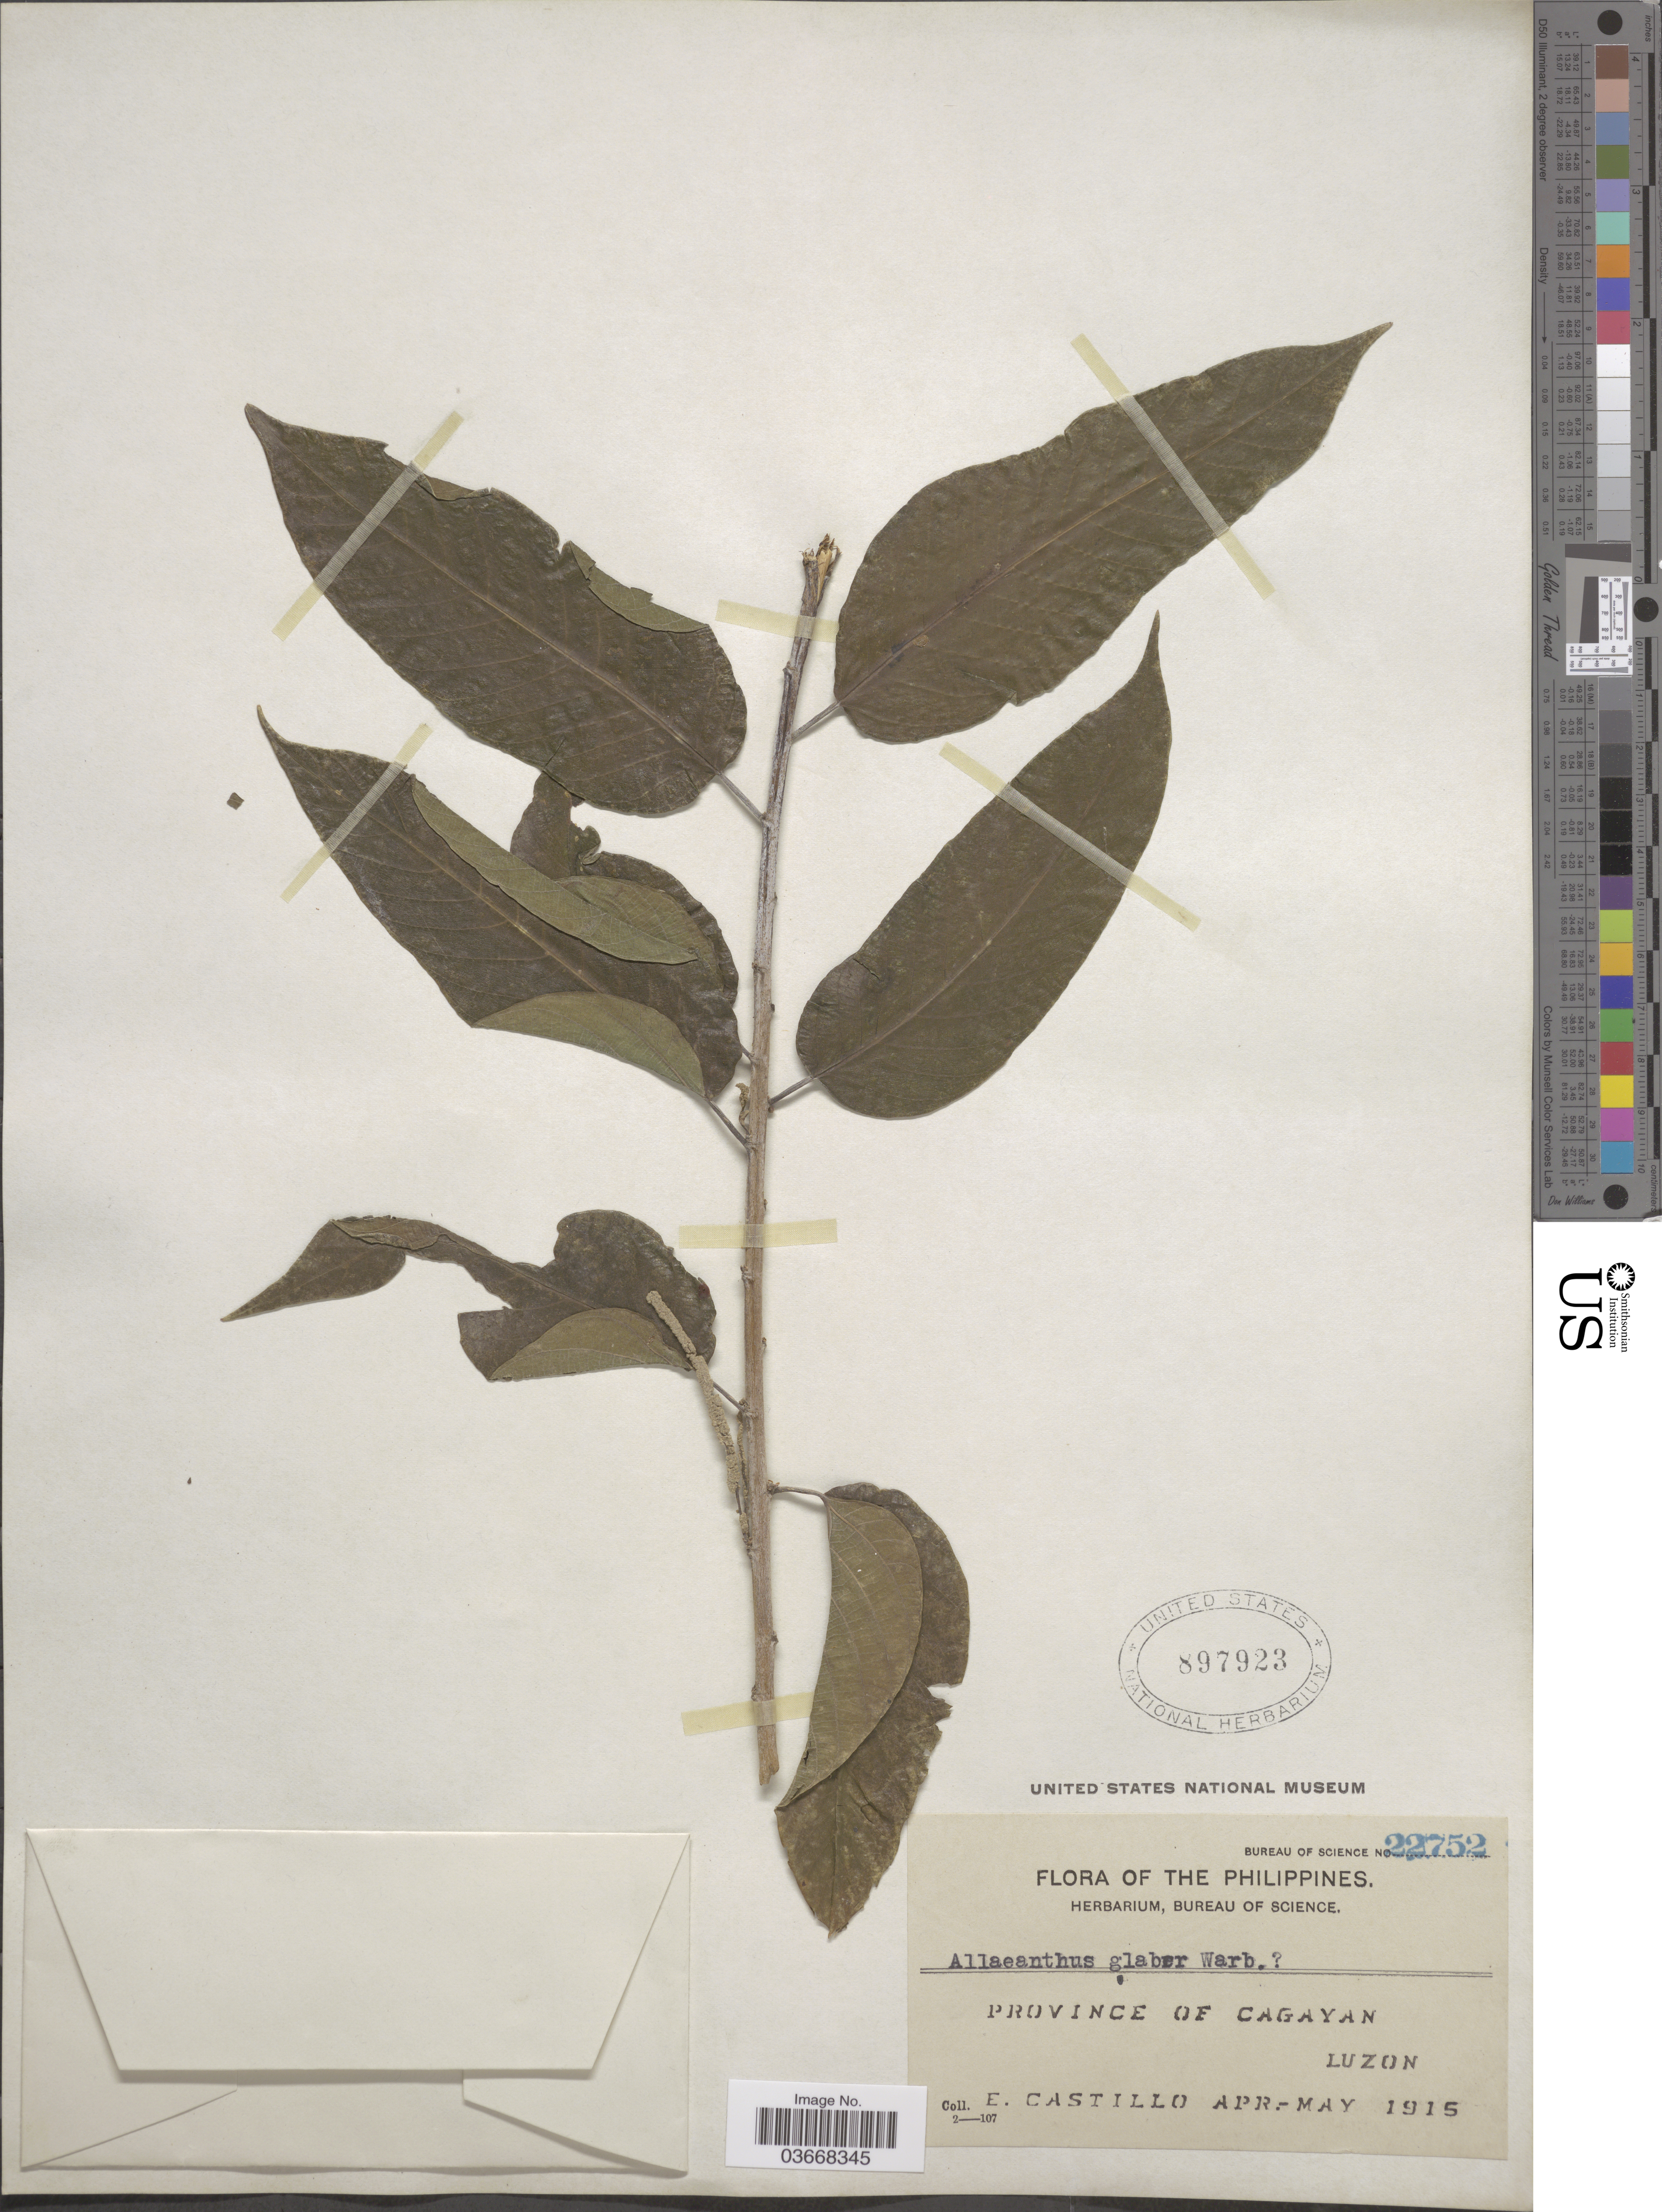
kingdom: Plantae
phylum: Tracheophyta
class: Magnoliopsida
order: Rosales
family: Moraceae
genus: Allaeanthus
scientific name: Allaeanthus luzonicus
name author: Fern.-Vill.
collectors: E. Castillo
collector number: Bureau of Science 22752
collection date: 1915-04/1915-05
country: Philippines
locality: Province of Cagayan. Luzon.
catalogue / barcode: US 897923